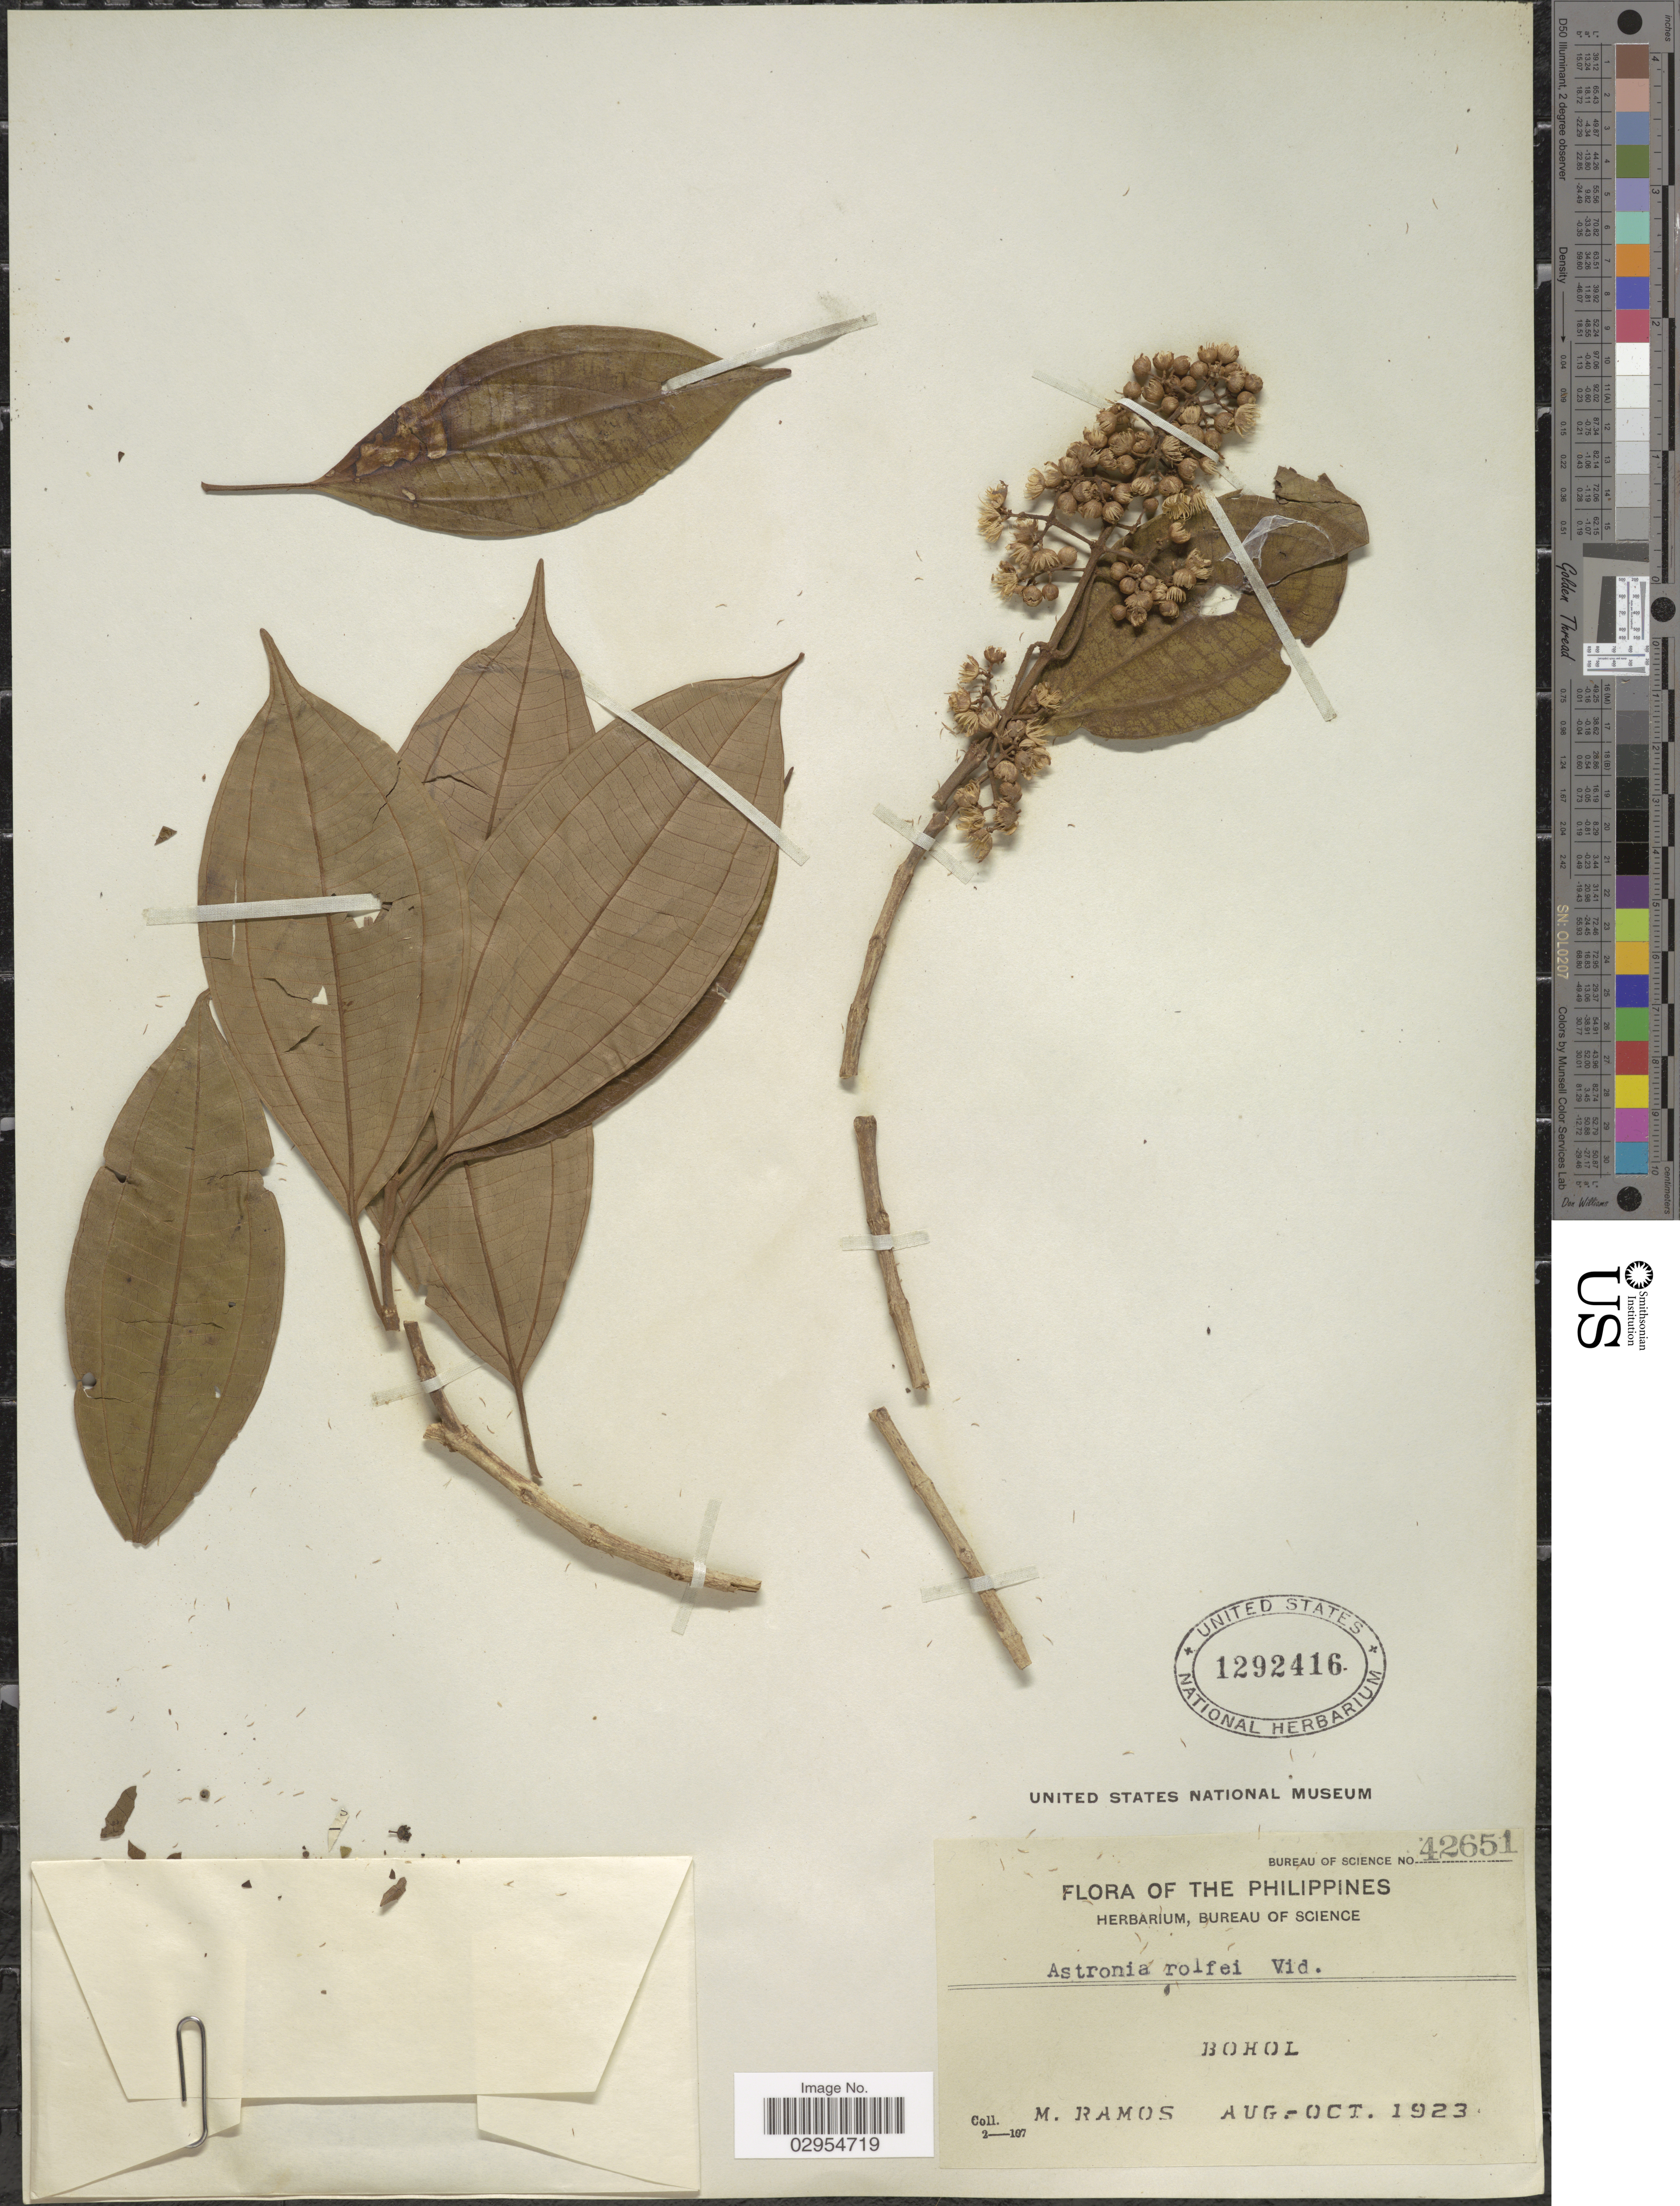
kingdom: Plantae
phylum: Tracheophyta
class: Magnoliopsida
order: Myrtales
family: Melastomataceae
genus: Astronia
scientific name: Astronia rolfei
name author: S. Vidal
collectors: M. Ramos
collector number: Bureau of Science 42651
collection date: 1923-08/1923-10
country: Philippines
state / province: Central Visayas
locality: Bohol.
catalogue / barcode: US 1292416